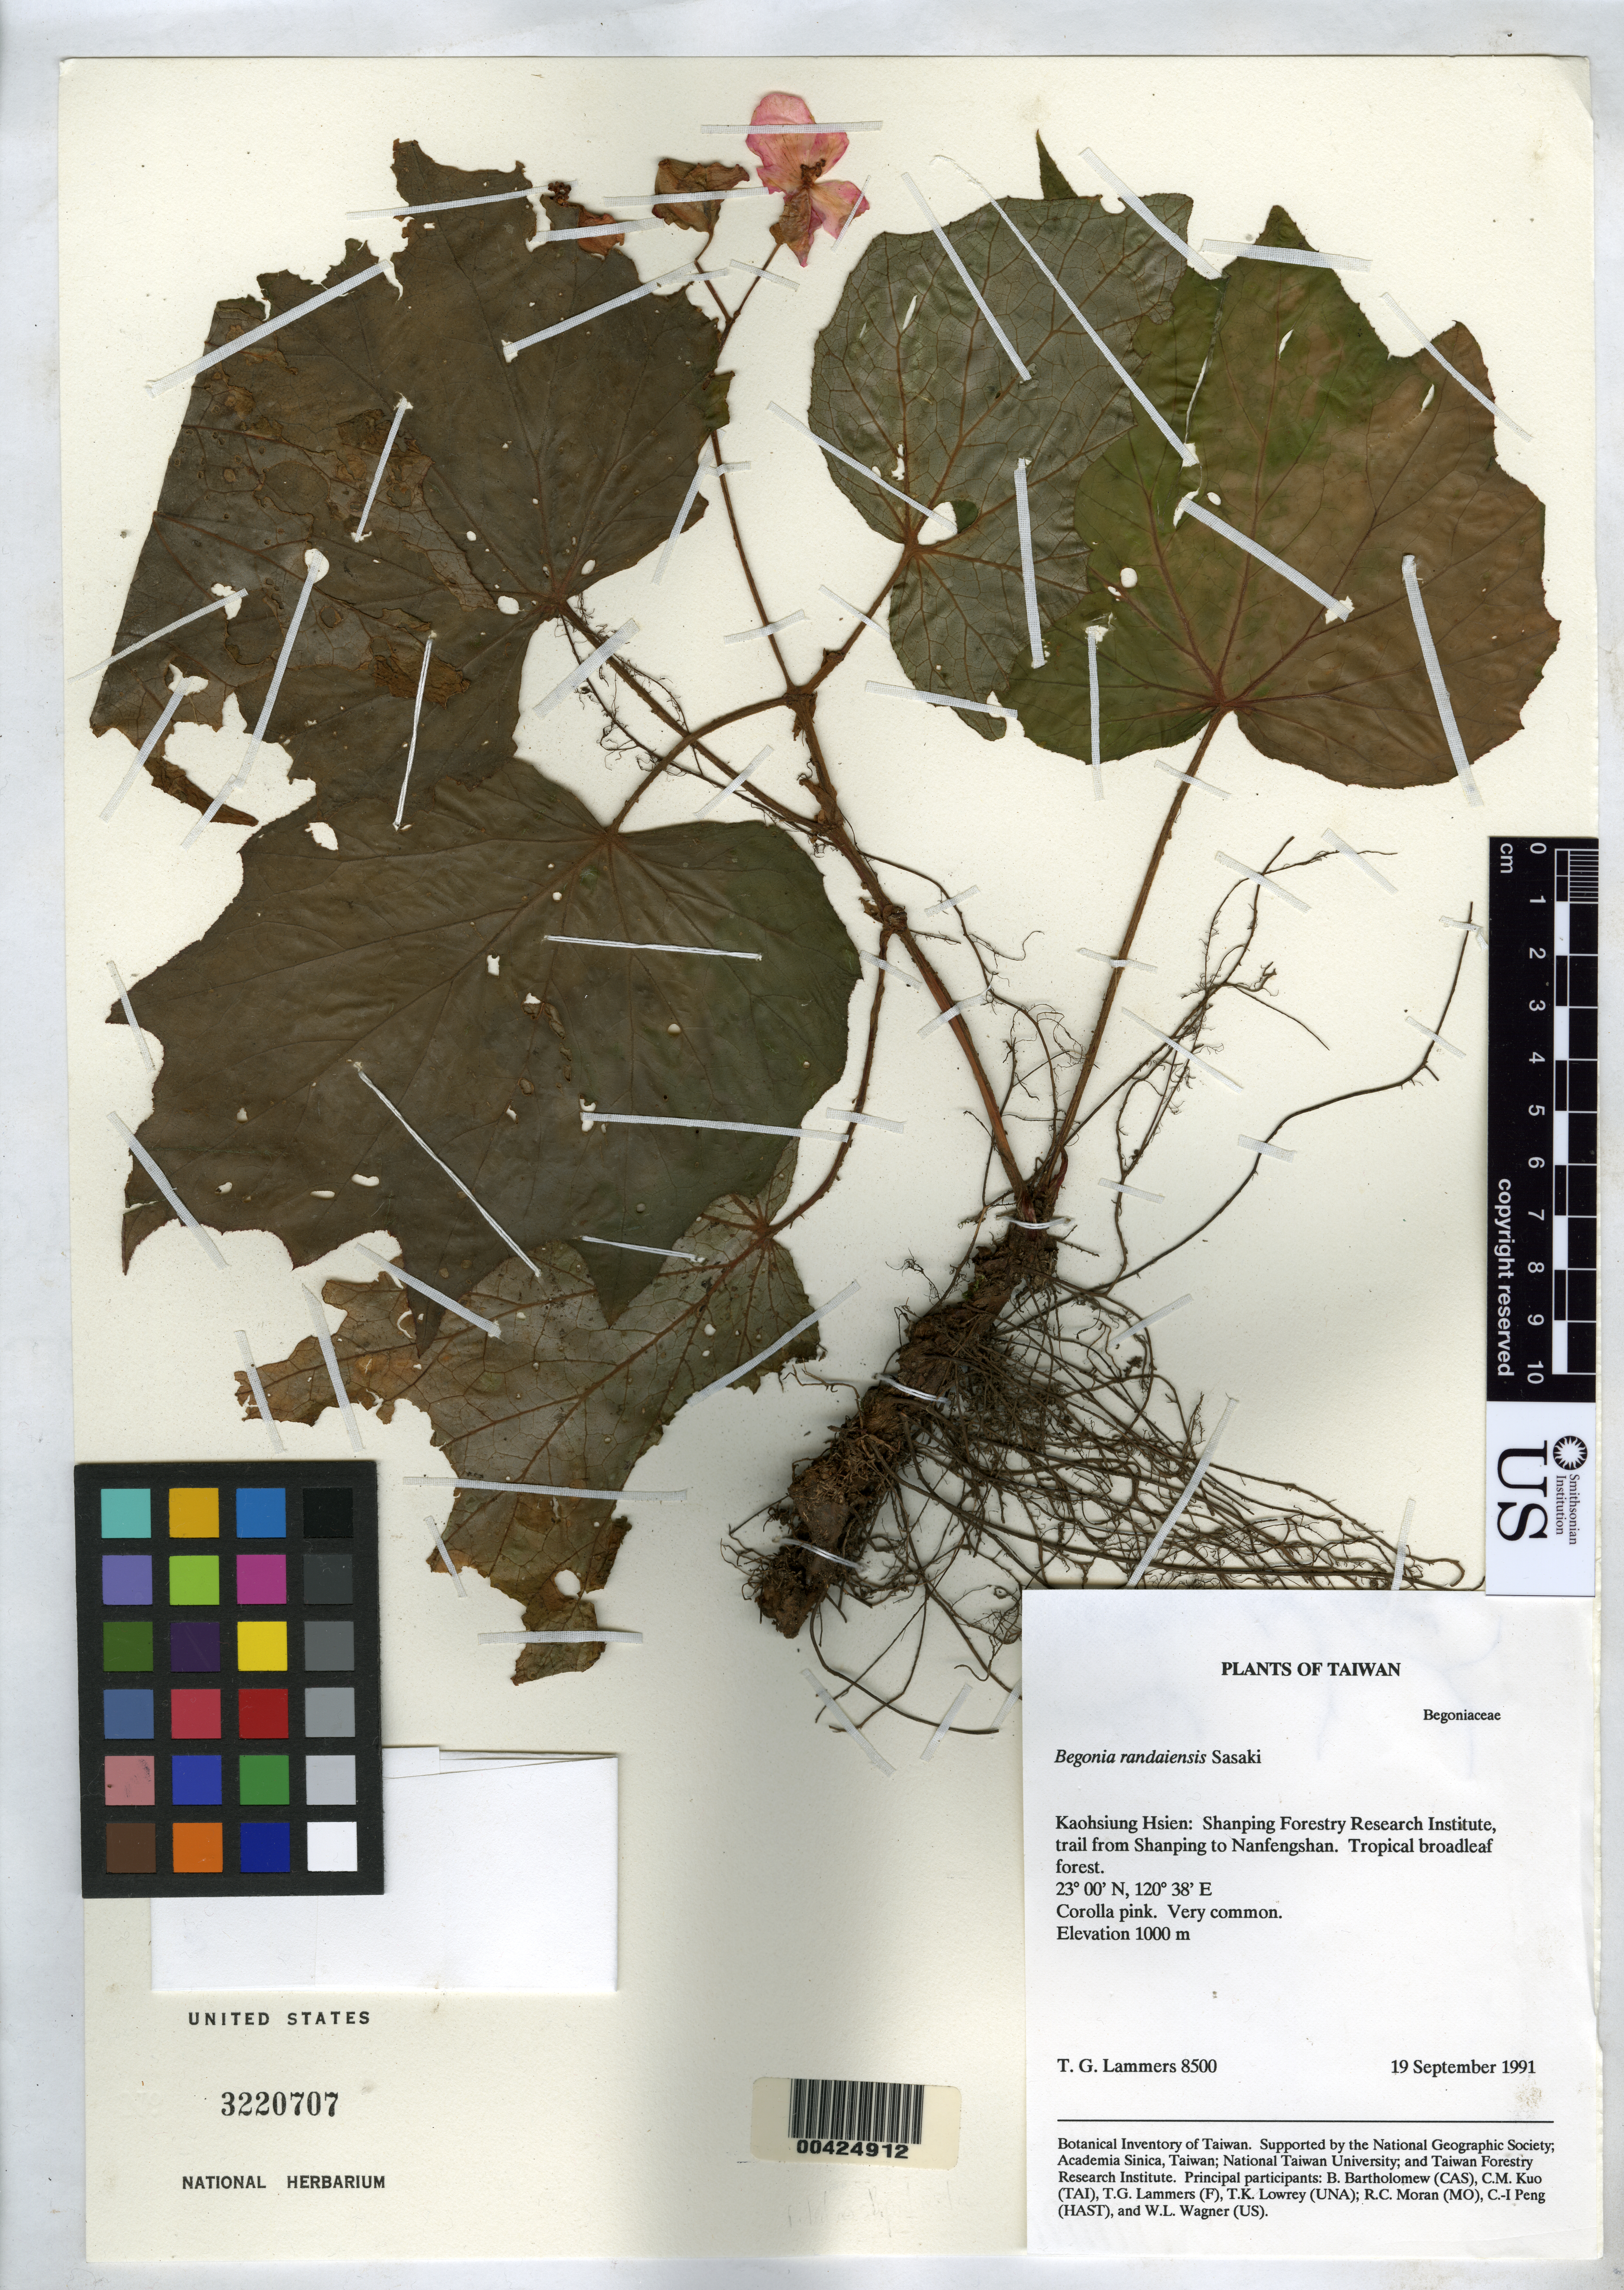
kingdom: Plantae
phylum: Tracheophyta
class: Magnoliopsida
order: Cucurbitales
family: Begoniaceae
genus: Begonia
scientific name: Begonia palmata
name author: D. Don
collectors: T. G. Lammers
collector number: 8500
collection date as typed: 19 Sep 1991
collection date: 1991-09-19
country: Taiwan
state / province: Kao-hsiung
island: Taiwan [Formosa]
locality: Kaohsiung Hsien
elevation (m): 1000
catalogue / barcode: US 3220707